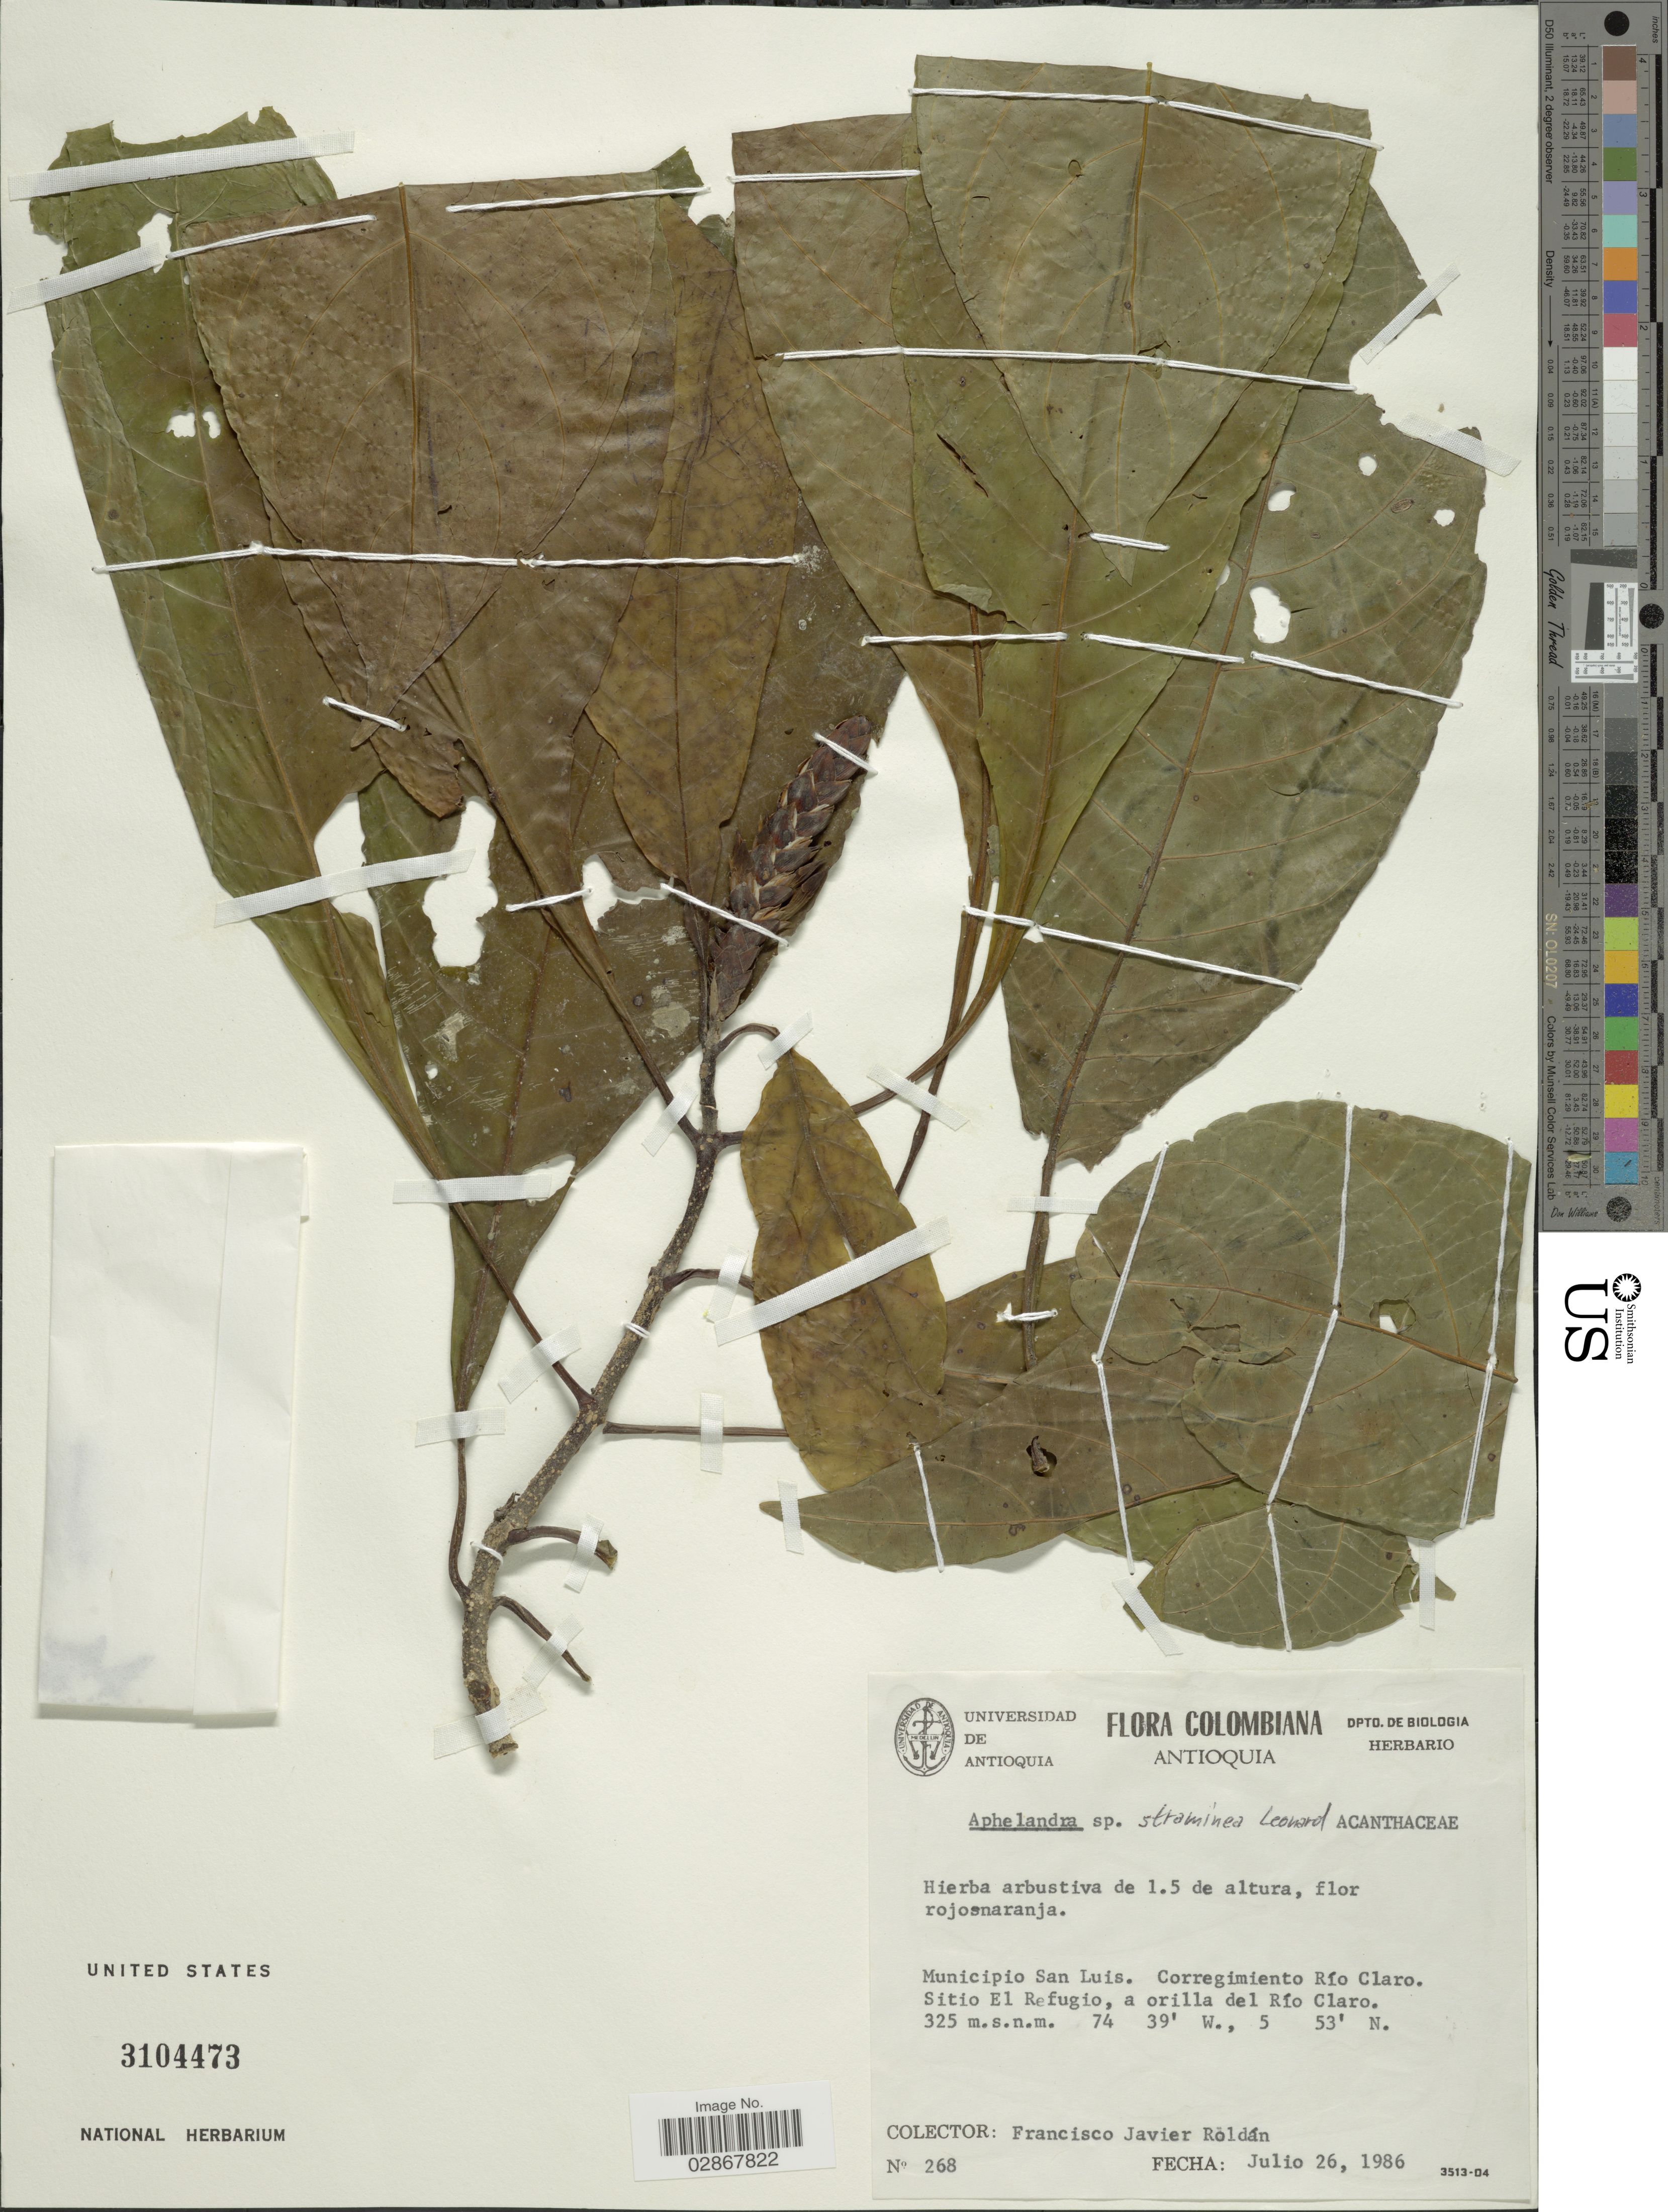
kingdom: Plantae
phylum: Tracheophyta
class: Magnoliopsida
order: Lamiales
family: Acanthaceae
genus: Aphelandra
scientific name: Aphelandra straminea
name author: Leonard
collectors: F. J. Roldán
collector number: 268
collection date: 1986-07-26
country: Colombia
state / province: Antioquia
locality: Municipio San Luis. Corregimiento Río Claro. Sitio El Refugio, a orilla del Río Claro.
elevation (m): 325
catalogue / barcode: US 3104473